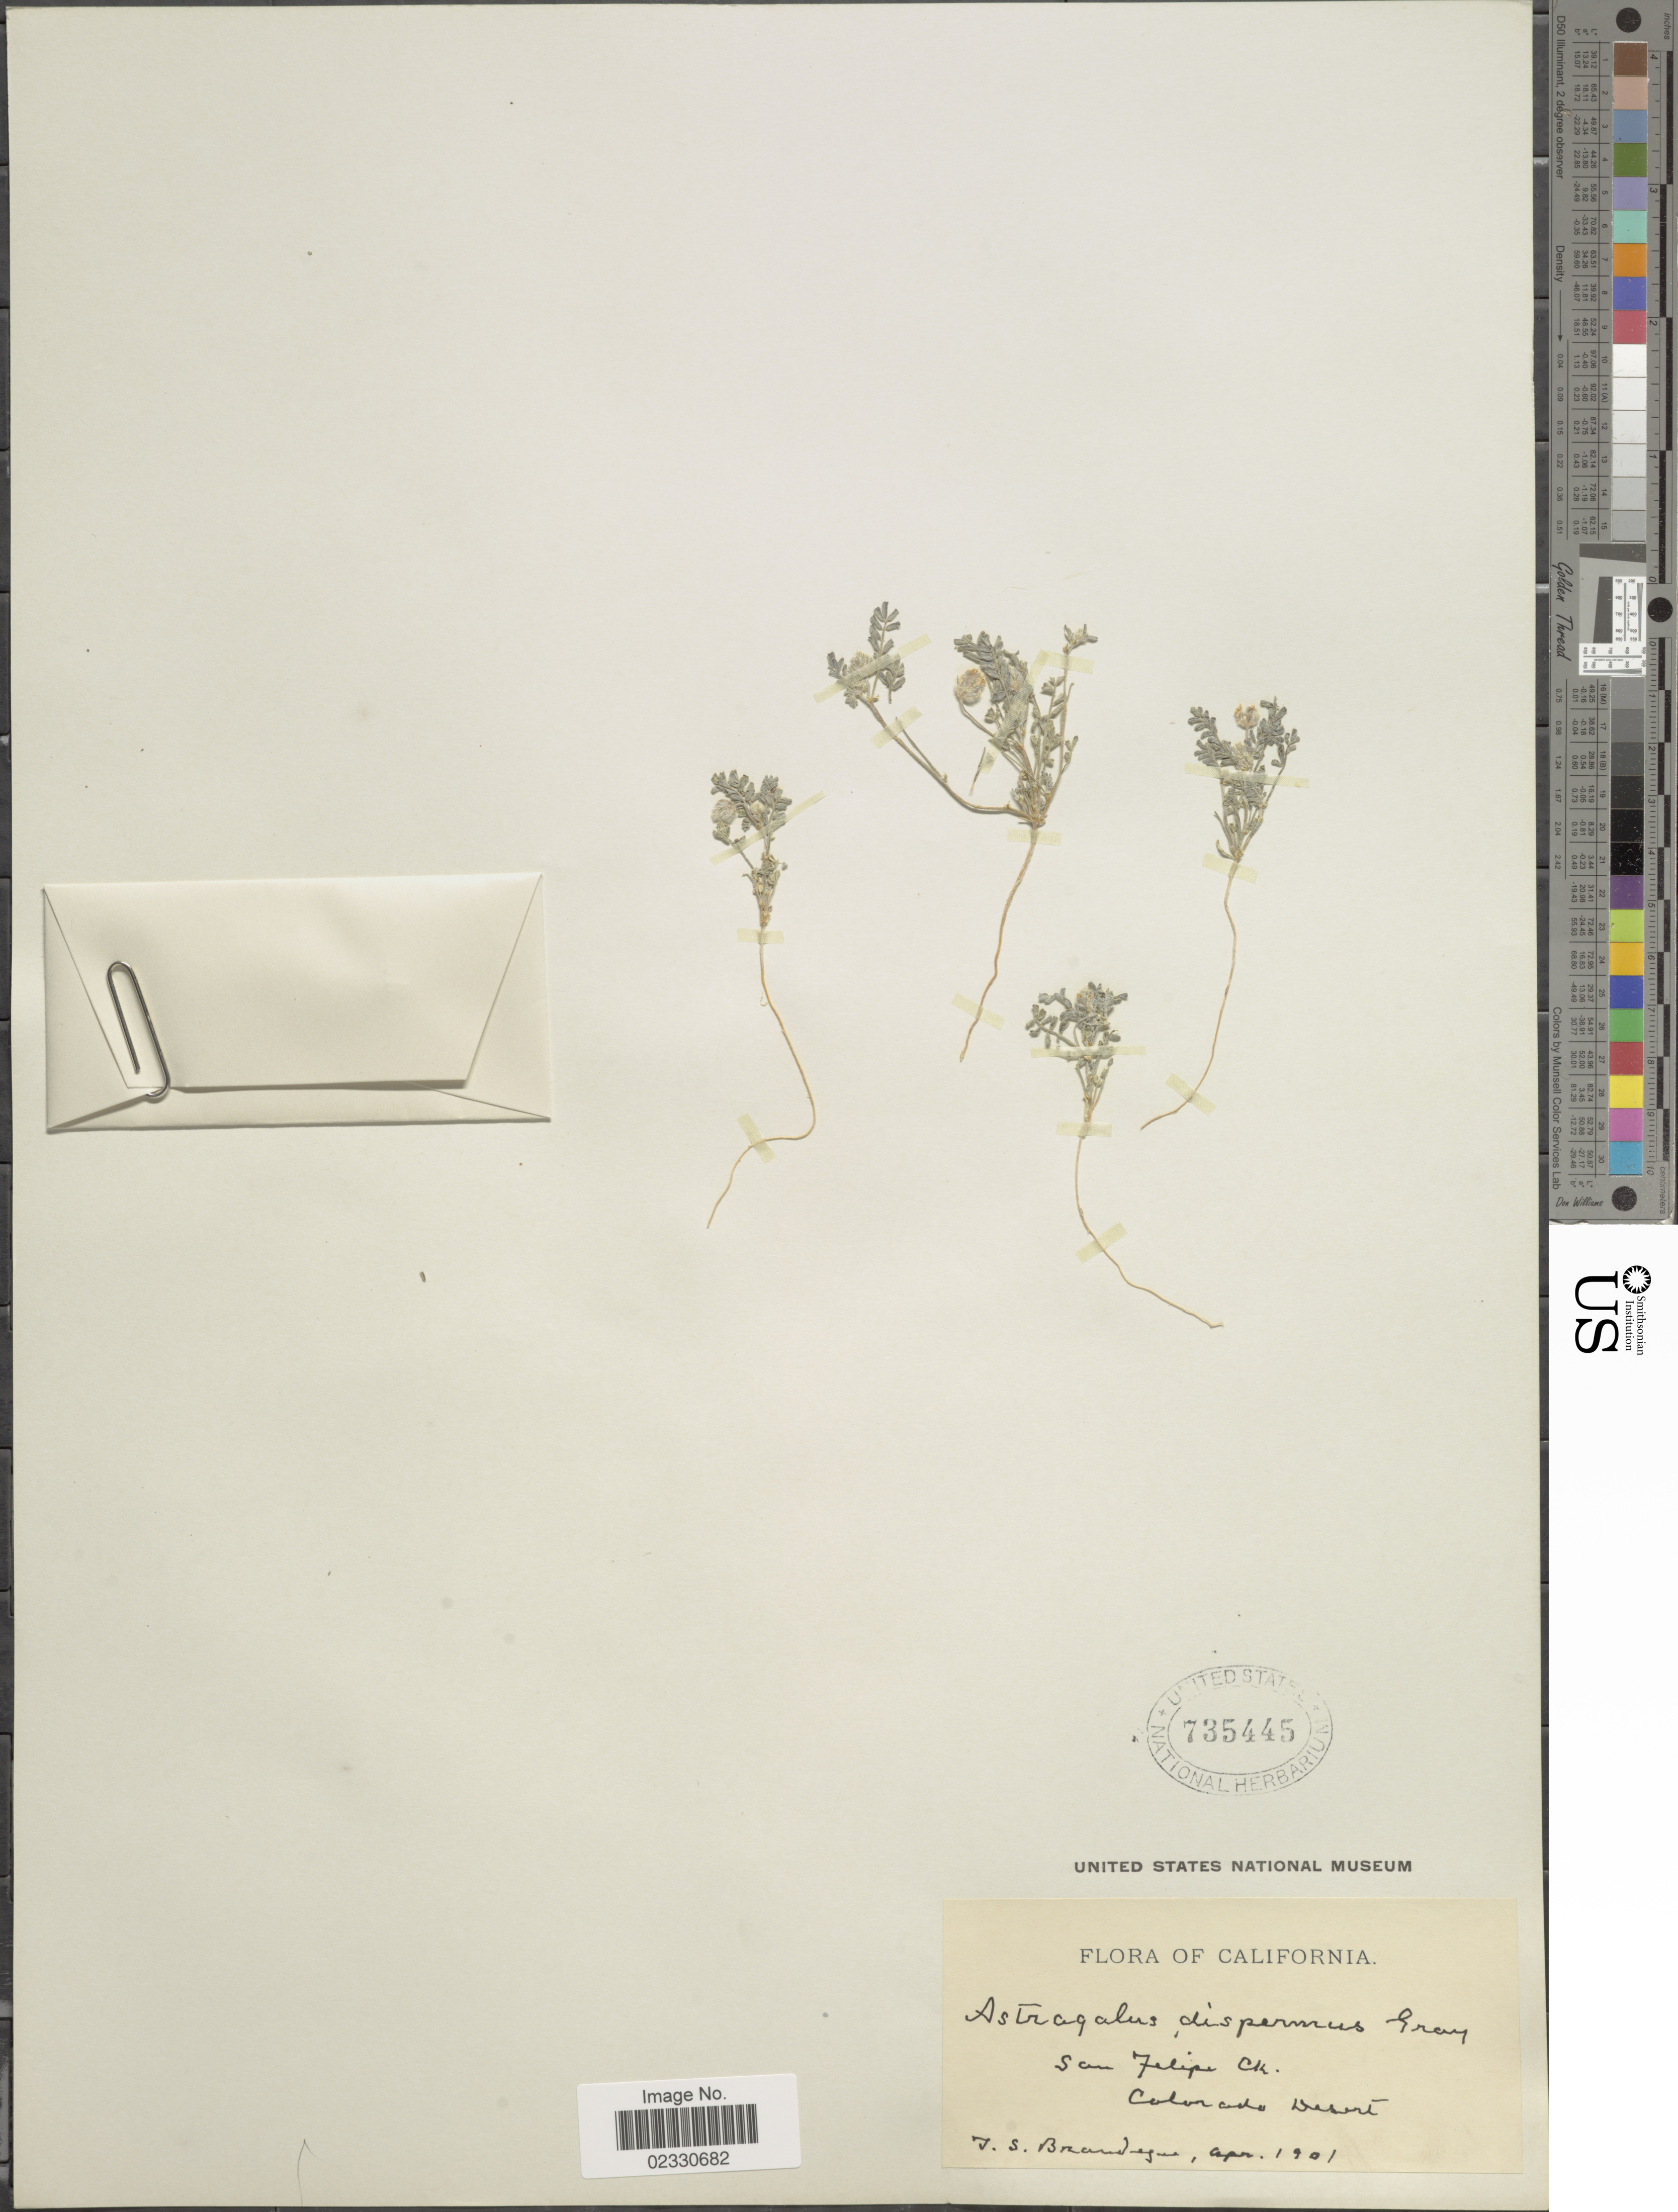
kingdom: Plantae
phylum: Tracheophyta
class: Magnoliopsida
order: Fabales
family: Fabaceae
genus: Astragalus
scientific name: Astragalus dispermus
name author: A. Gray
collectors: T. S. Brandegee (herbarium)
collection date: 1901-04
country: United States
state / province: California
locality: San Felipe Ck., Colordado Desert.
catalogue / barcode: US 735445